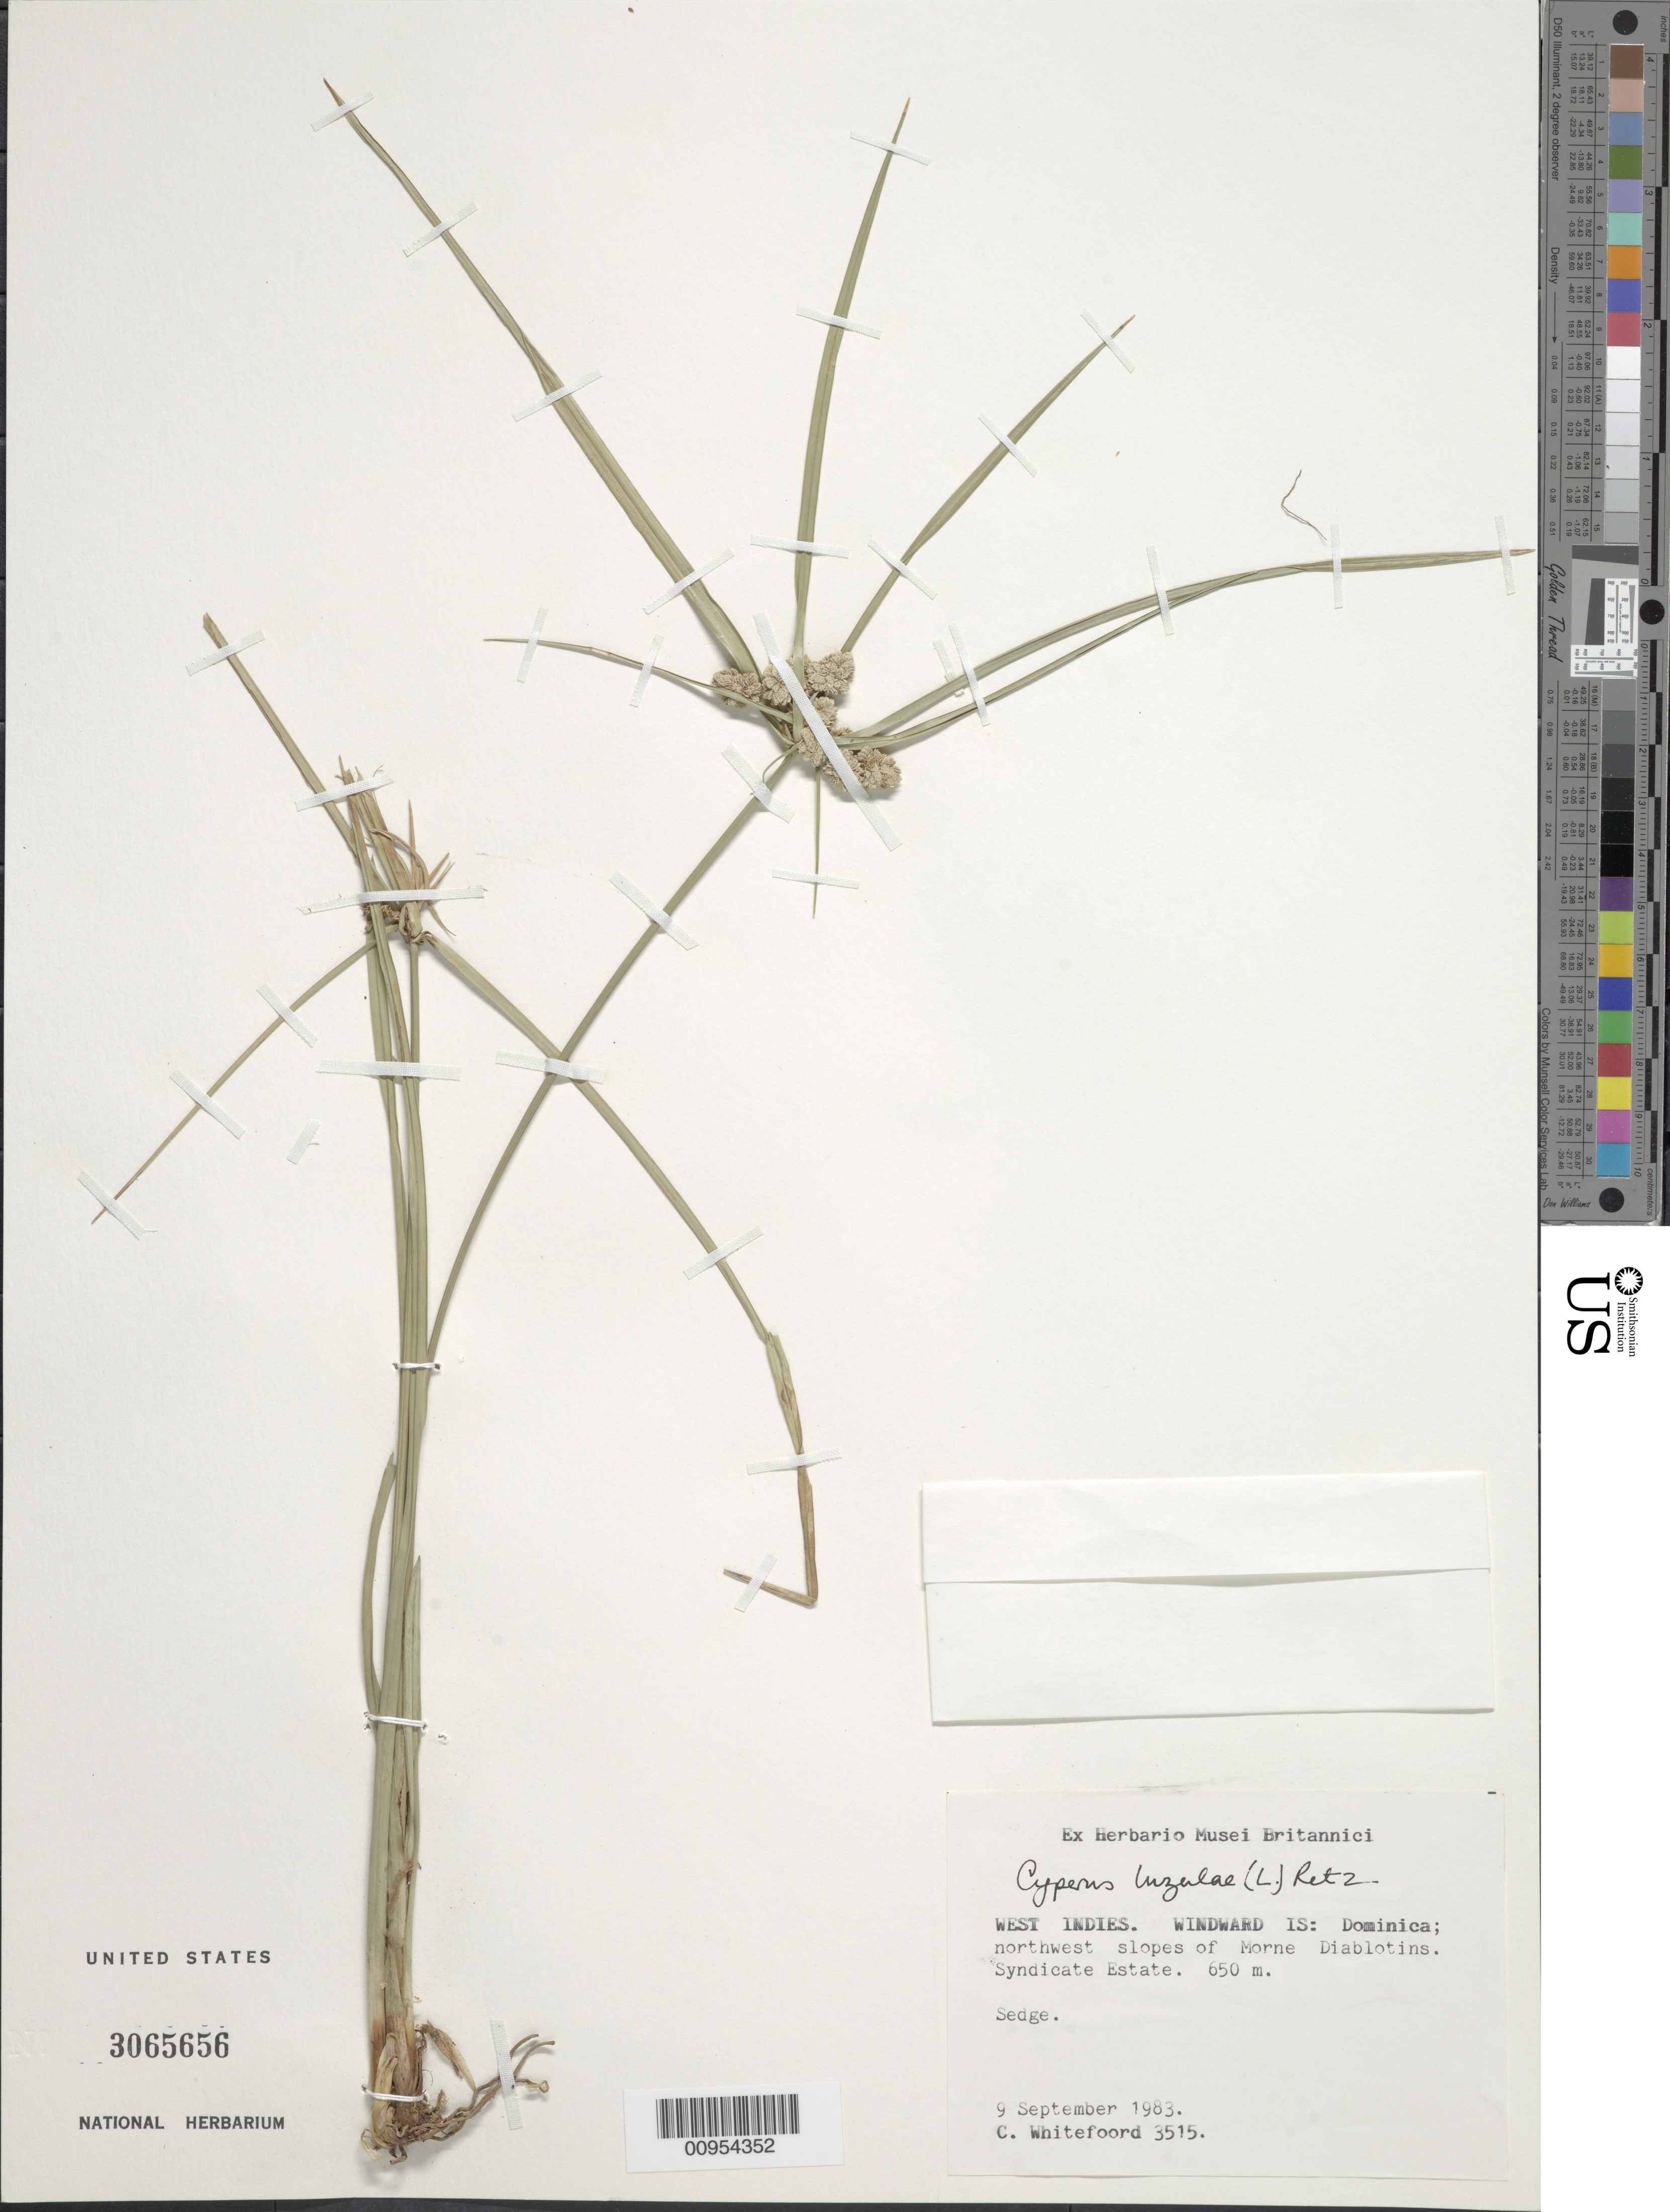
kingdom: Plantae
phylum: Tracheophyta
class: Liliopsida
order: Poales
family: Cyperaceae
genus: Cyperus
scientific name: Cyperus luzulae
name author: (L.) Rottb. ex Retz.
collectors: C. Whitefoord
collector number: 3515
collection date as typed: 09 Sep 1983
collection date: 1983-09-09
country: Dominica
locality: Northwest slopes of Morne Diablotins, Syndicate Estate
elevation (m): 650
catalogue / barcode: US 3065656